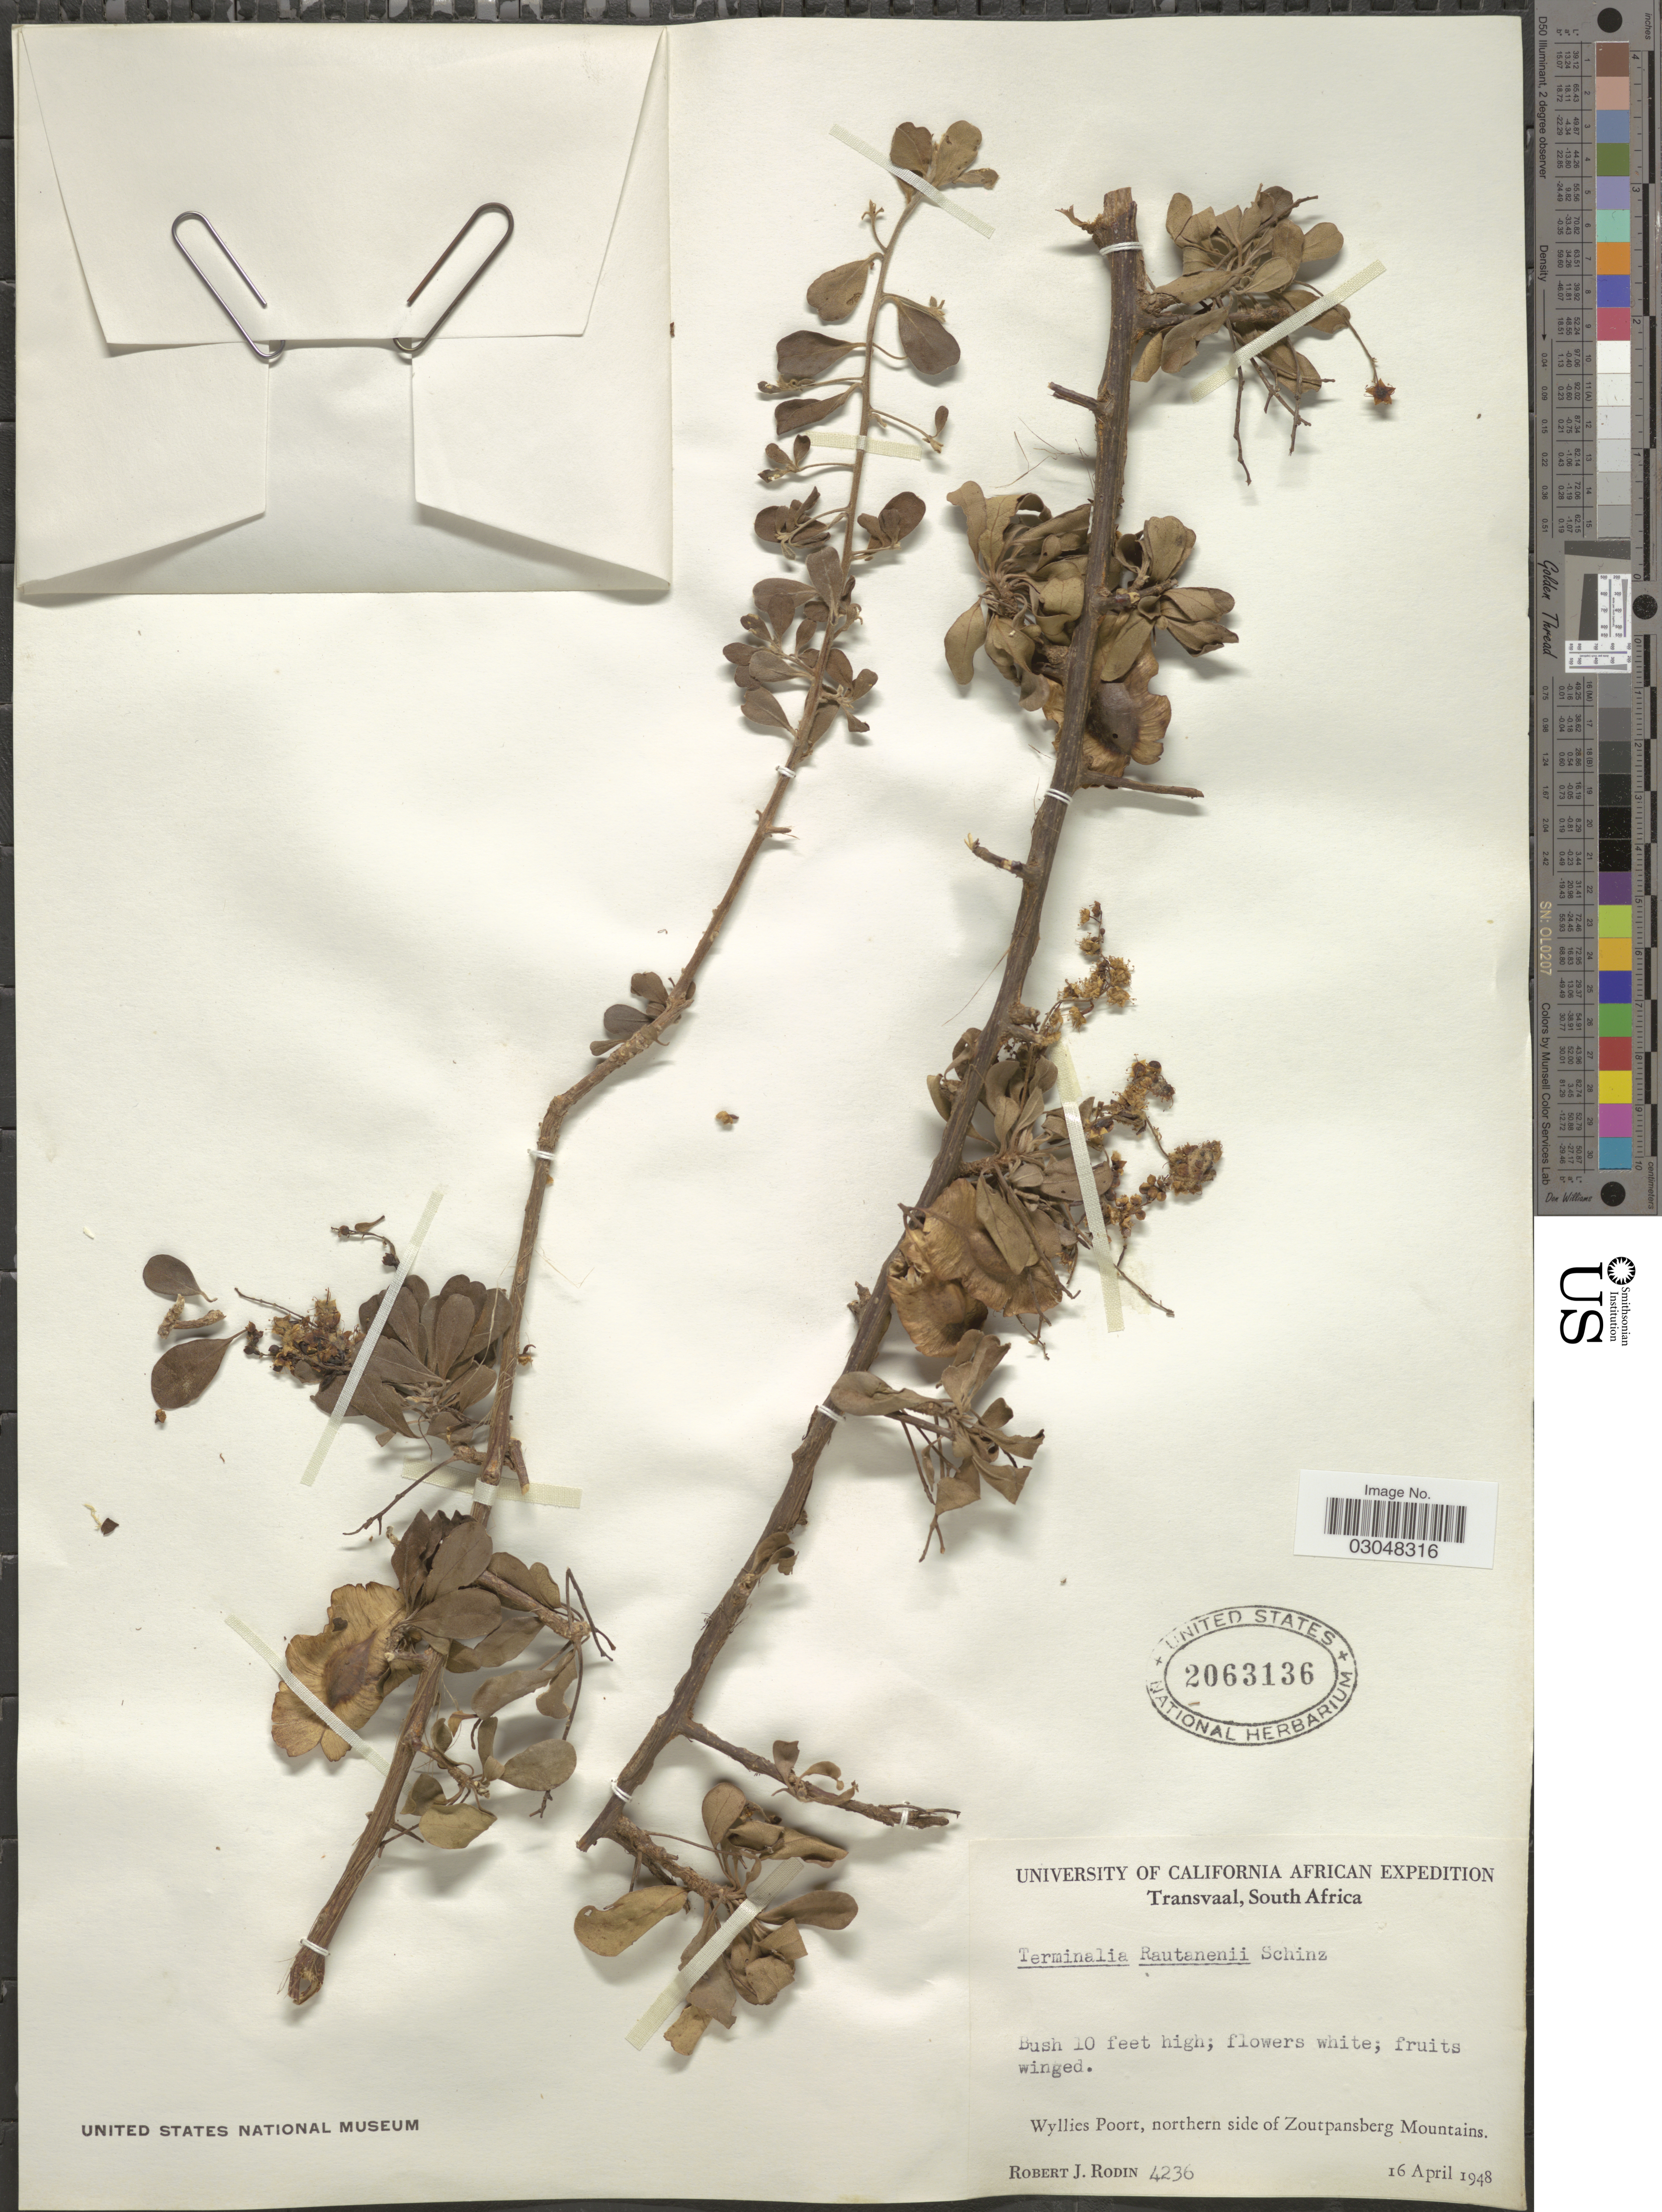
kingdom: Plantae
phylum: Tracheophyta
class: Magnoliopsida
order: Myrtales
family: Combretaceae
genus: Terminalia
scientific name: Terminalia rautanenii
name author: Schinz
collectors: R. J. Rodin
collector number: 4236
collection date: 1948-04-16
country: South Africa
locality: Transvaal. Wyllies Poort, northern side of Zoutpansberg Mountains.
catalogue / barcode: US 2063136